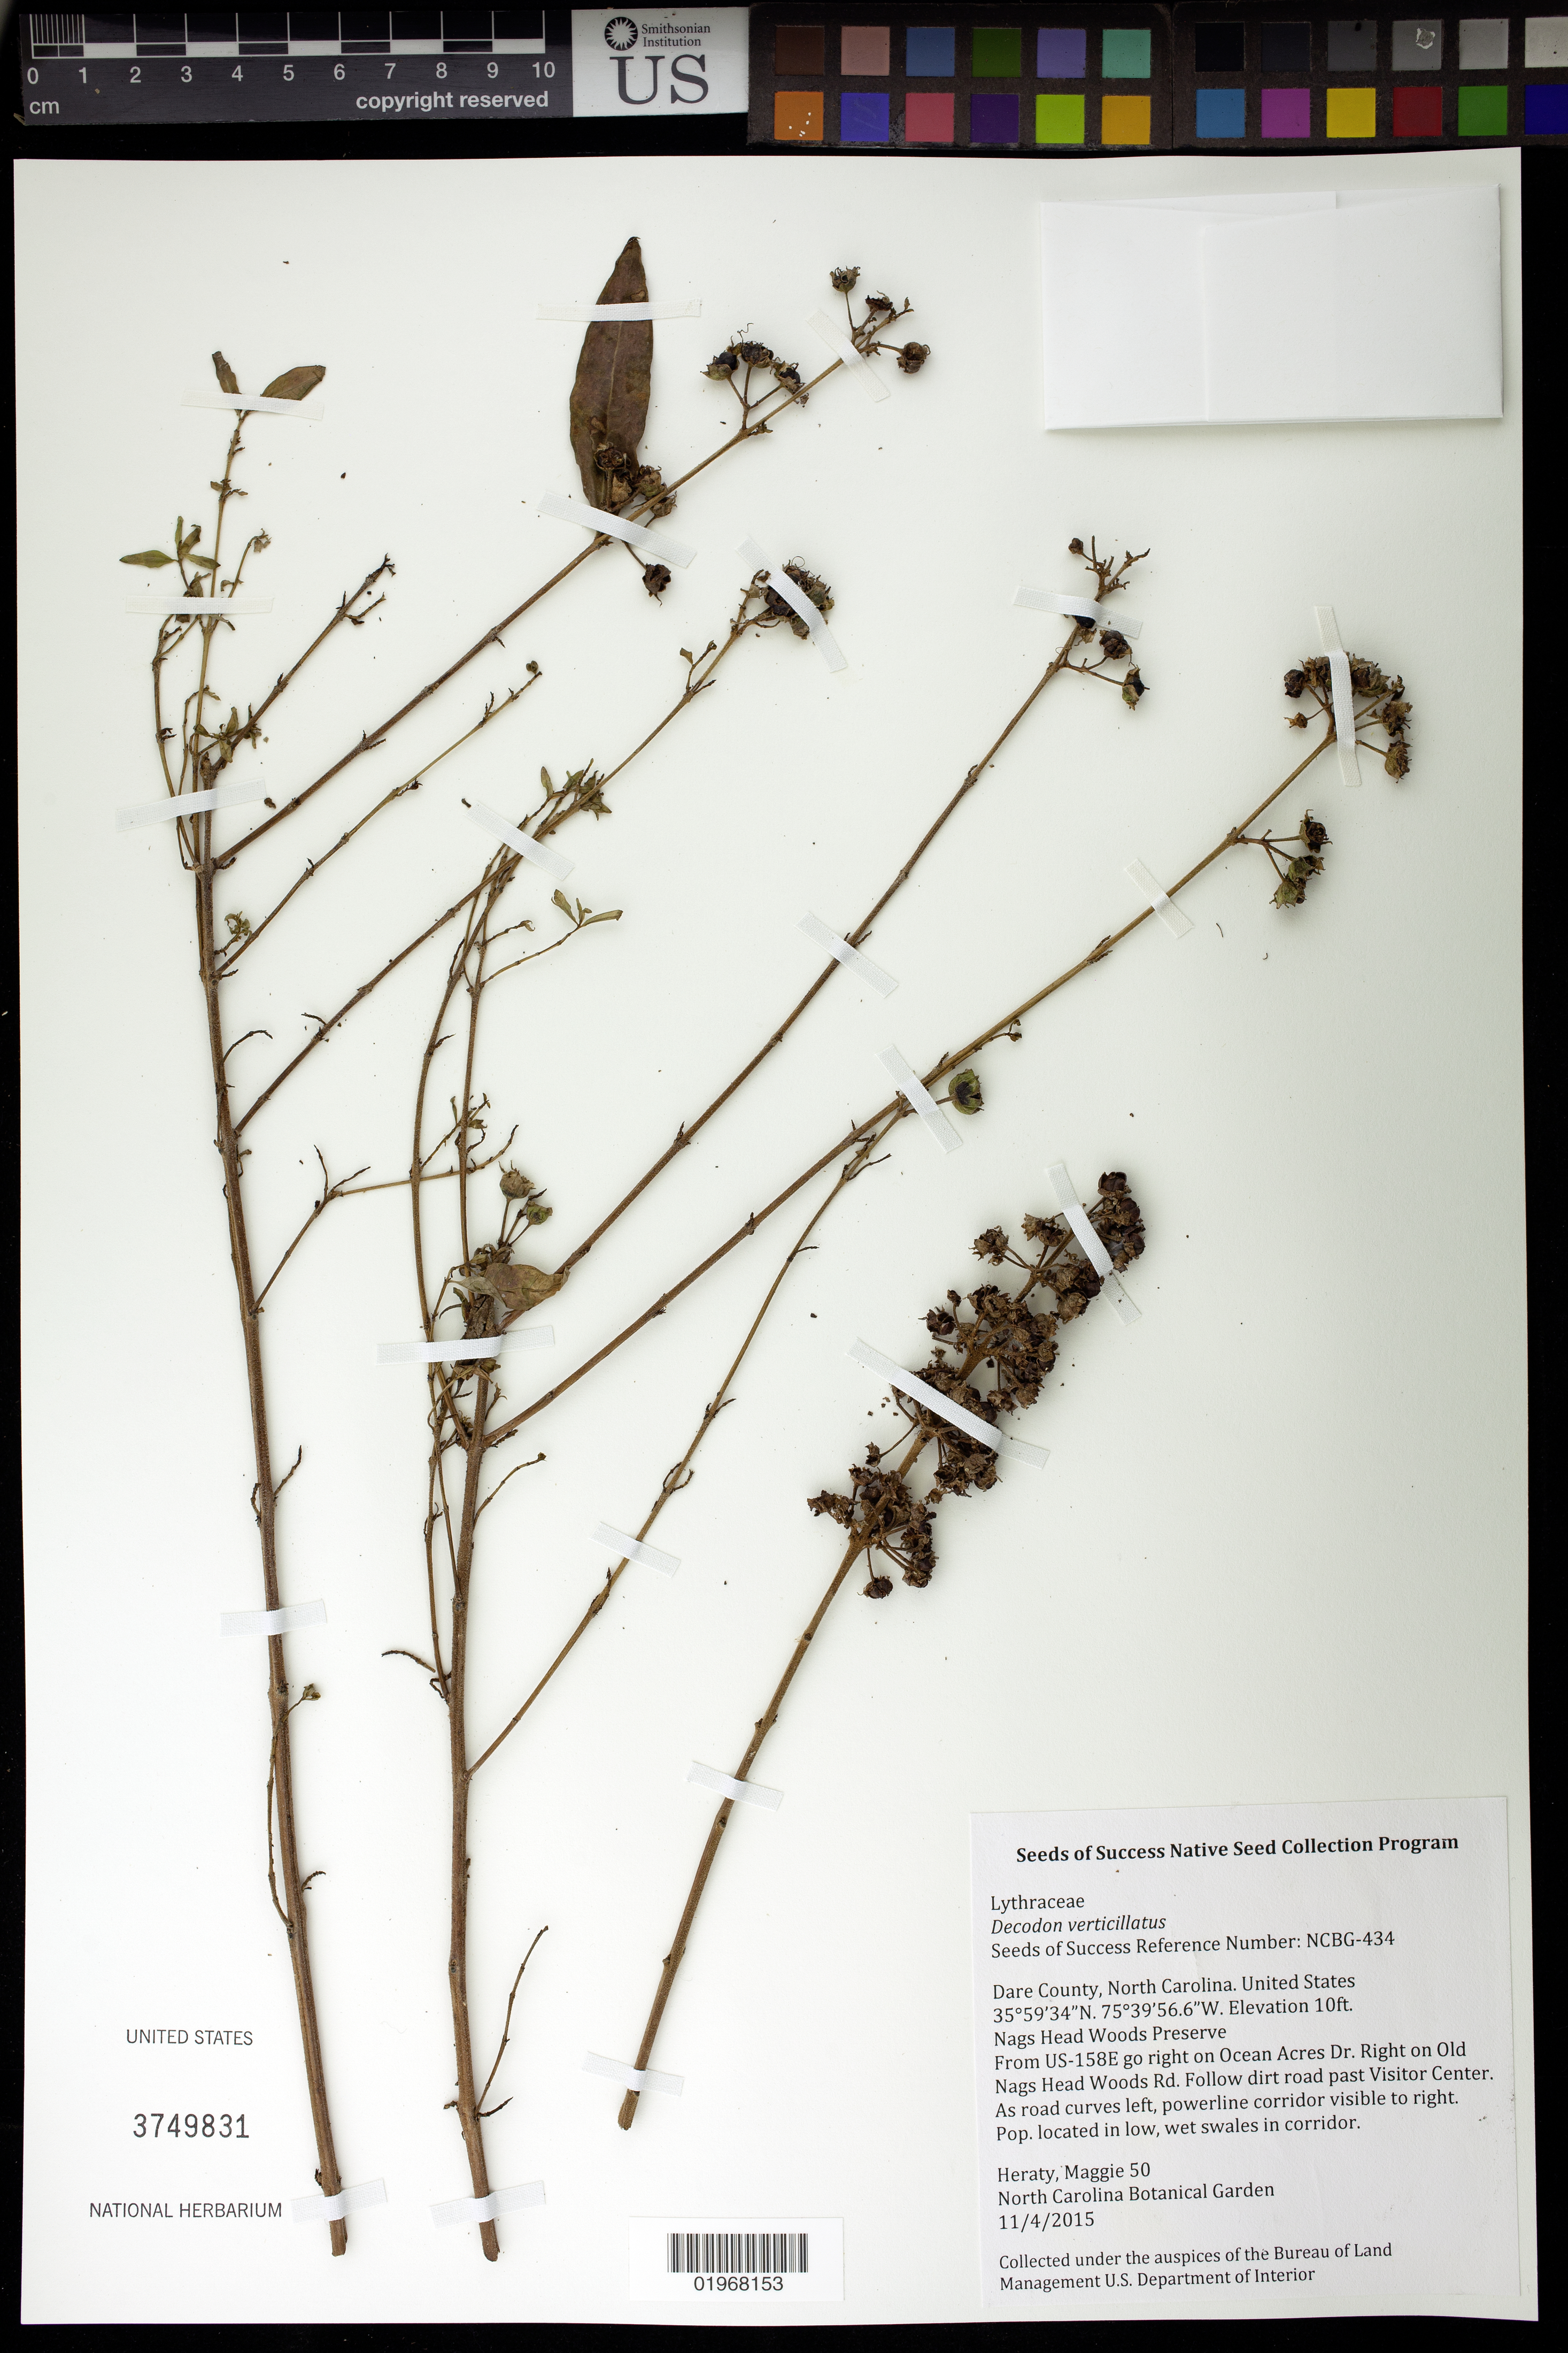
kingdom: Plantae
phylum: Tracheophyta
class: Magnoliopsida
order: Myrtales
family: Lythraceae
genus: Decodon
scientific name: Decodon verticillatus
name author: (L.) Elliott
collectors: M. Heraty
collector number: NCBG-434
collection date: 2015-11-04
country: United States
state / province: North Carolina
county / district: Dare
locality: Nags Head Woods Preserve, Powerline Corridor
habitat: Poweline corridor marsh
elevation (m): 3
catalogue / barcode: US 3749831